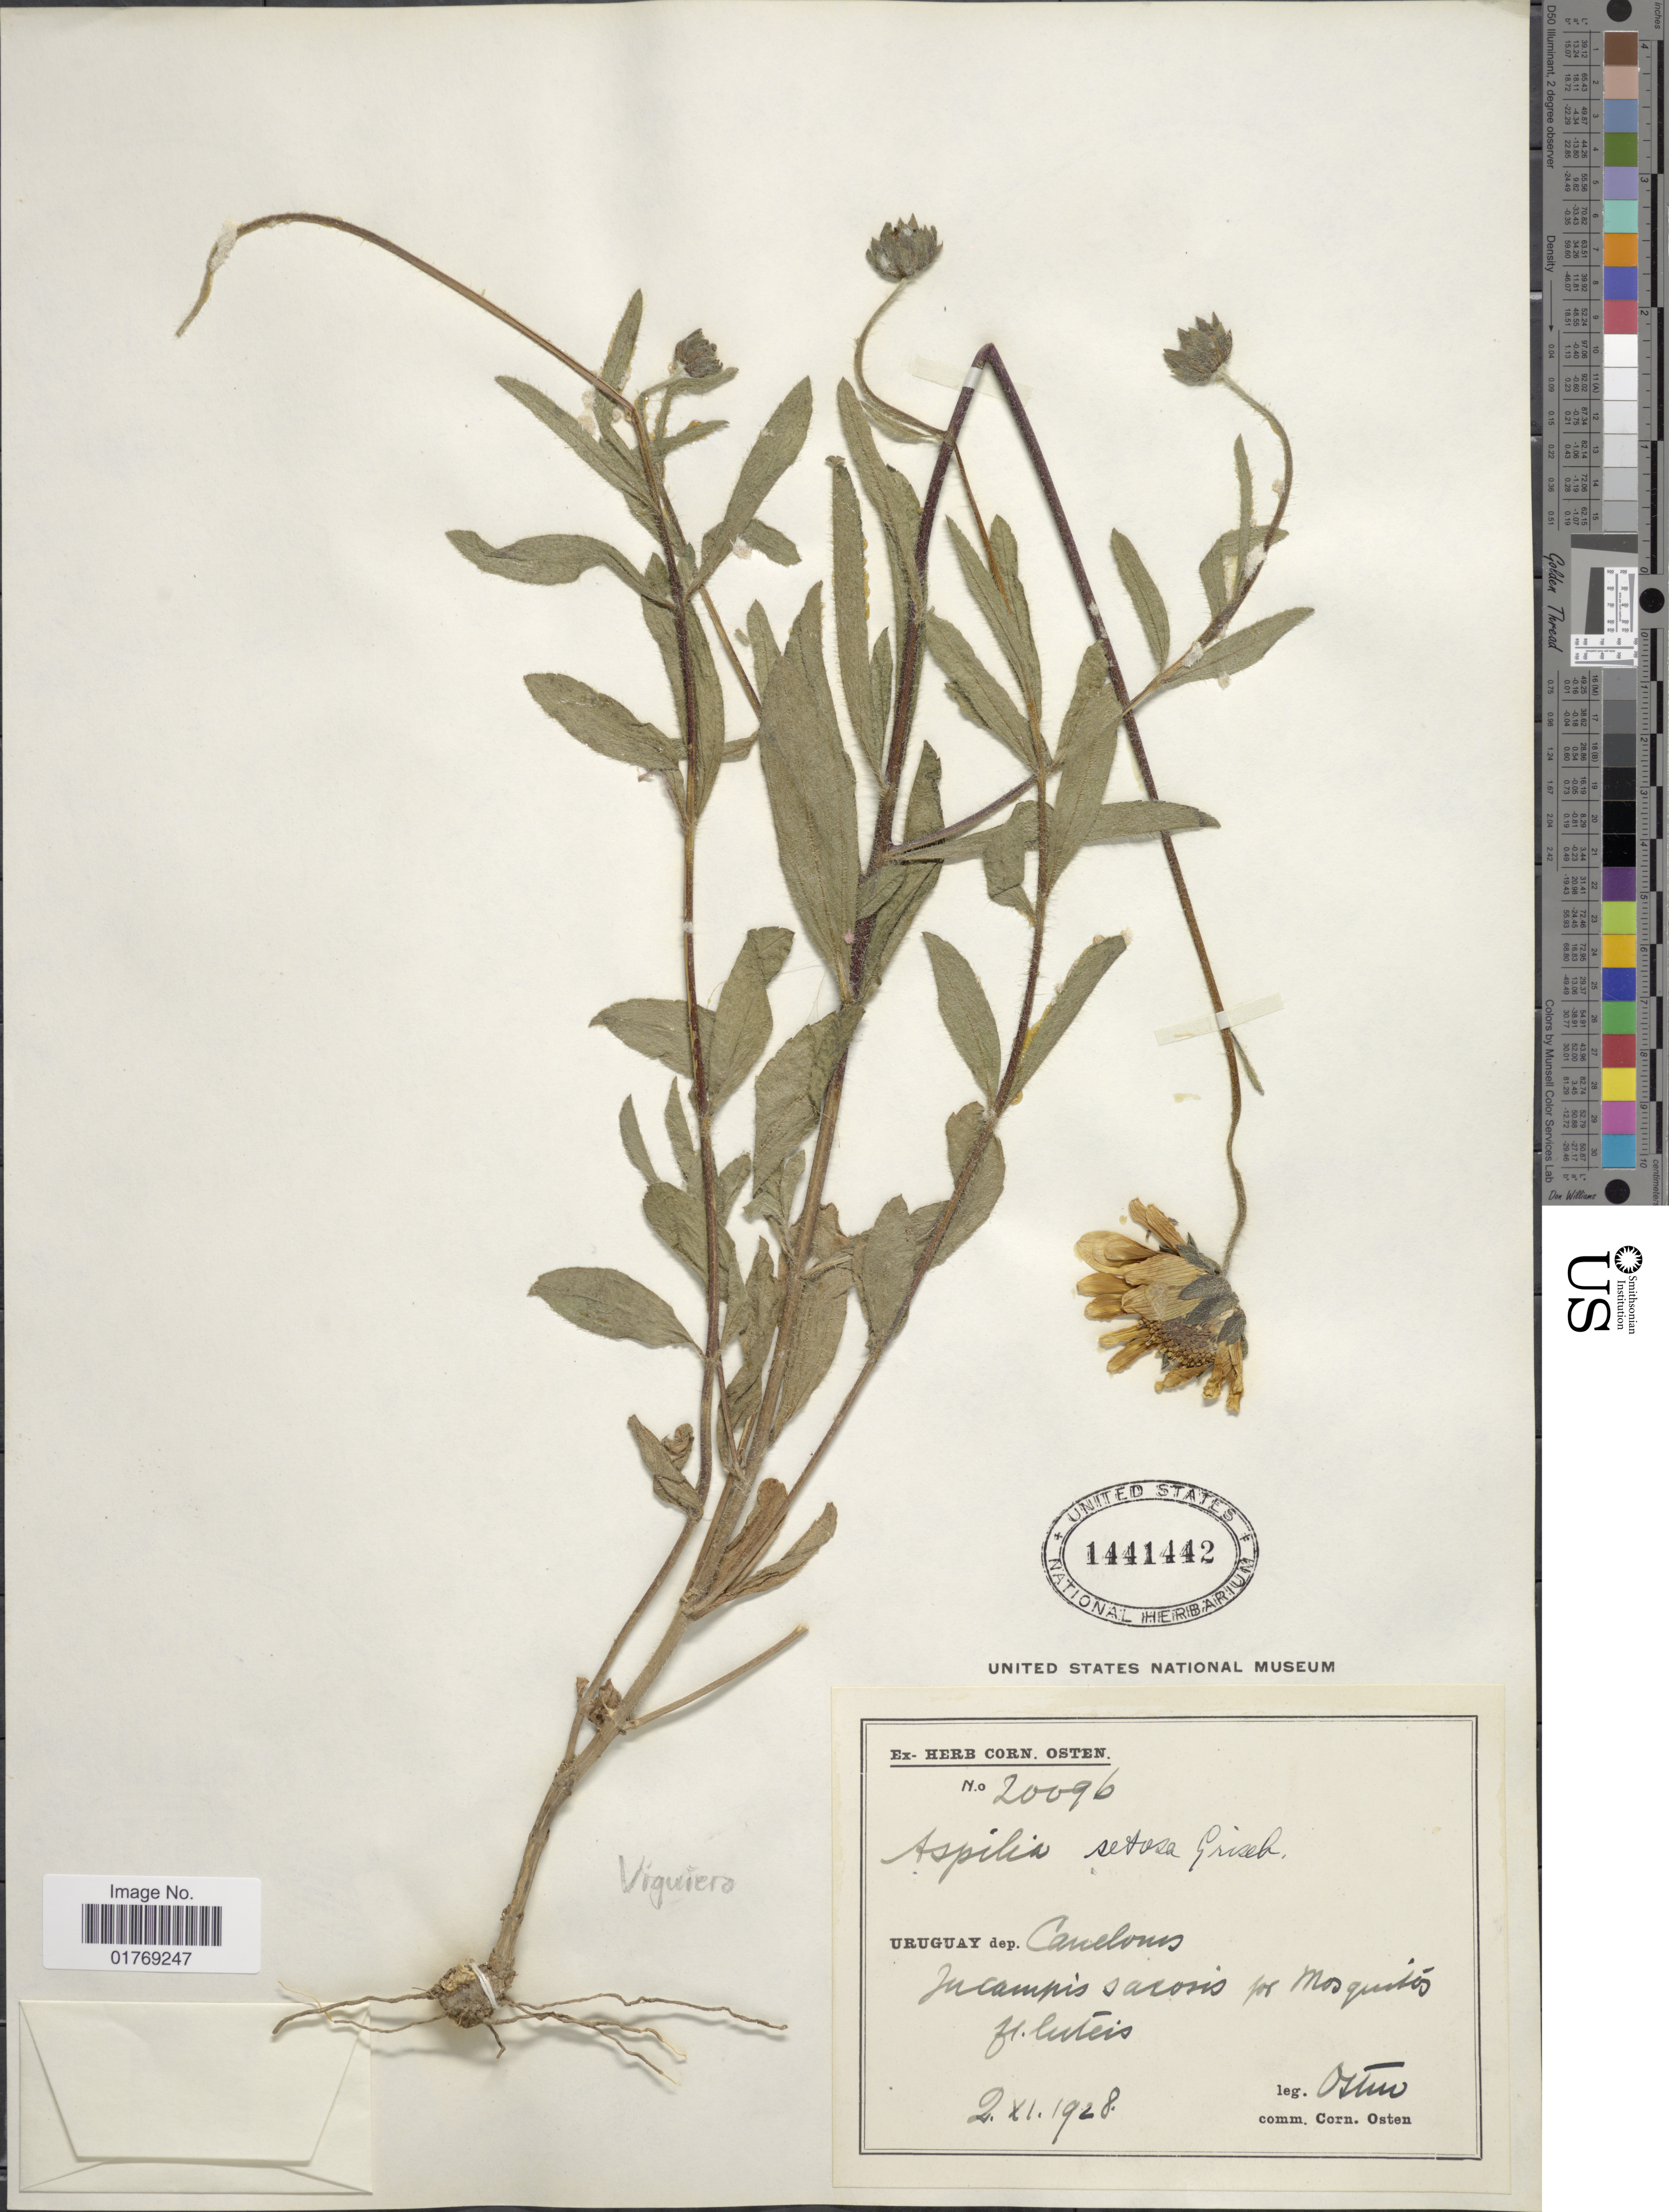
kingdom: Plantae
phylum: Tracheophyta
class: Magnoliopsida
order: Asterales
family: Asteraceae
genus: Viguiera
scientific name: Viguiera sp.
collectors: C. Osten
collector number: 20096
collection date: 1928-11-02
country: Uruguay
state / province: Canelones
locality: Uruguay dep. Canelones. In campis sacosis pr Mosquitós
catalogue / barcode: US 1441442